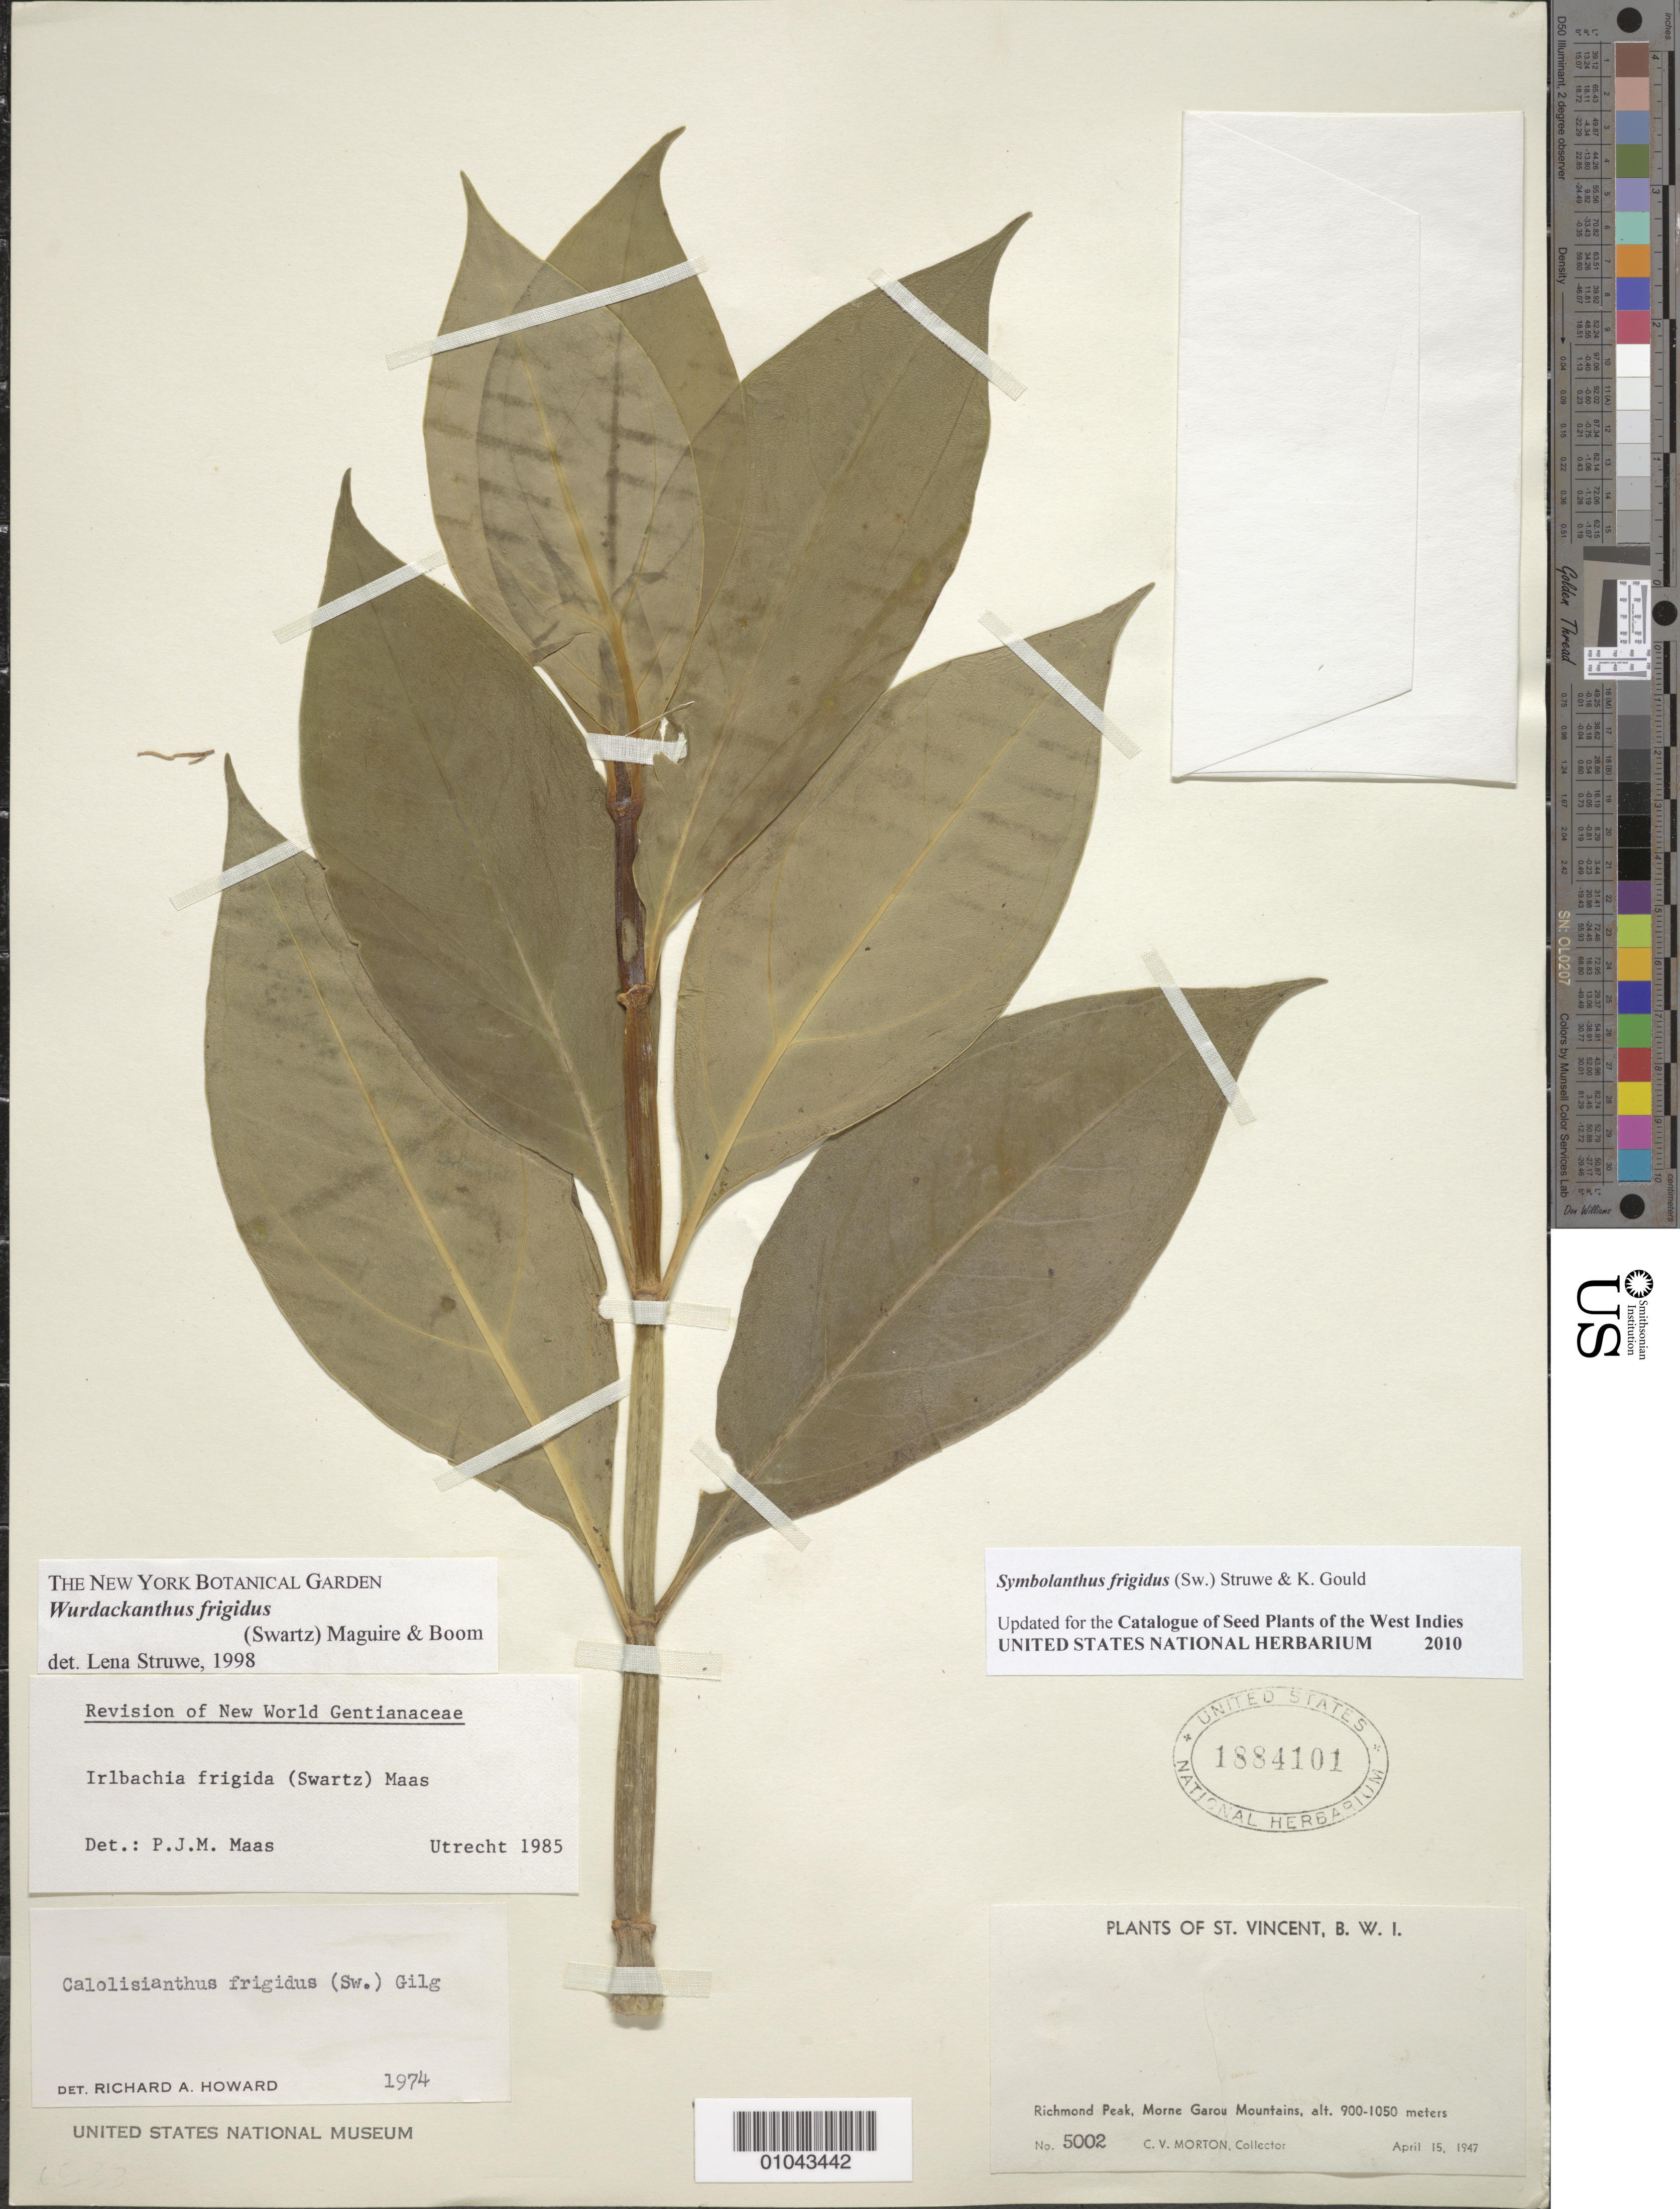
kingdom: Plantae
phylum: Tracheophyta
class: Magnoliopsida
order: Gentianales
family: Gentianaceae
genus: Symbolanthus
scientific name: Symbolanthus frigidus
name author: (Sw.) Struwe & K. R. Gould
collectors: C. V. Morton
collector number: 5002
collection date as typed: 15 Apr 1947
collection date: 1947-04-15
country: St. Vincent - Grenadines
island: St. Vincent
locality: Richmond Peak, Morne Garou Mountains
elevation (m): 900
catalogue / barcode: US 1884101